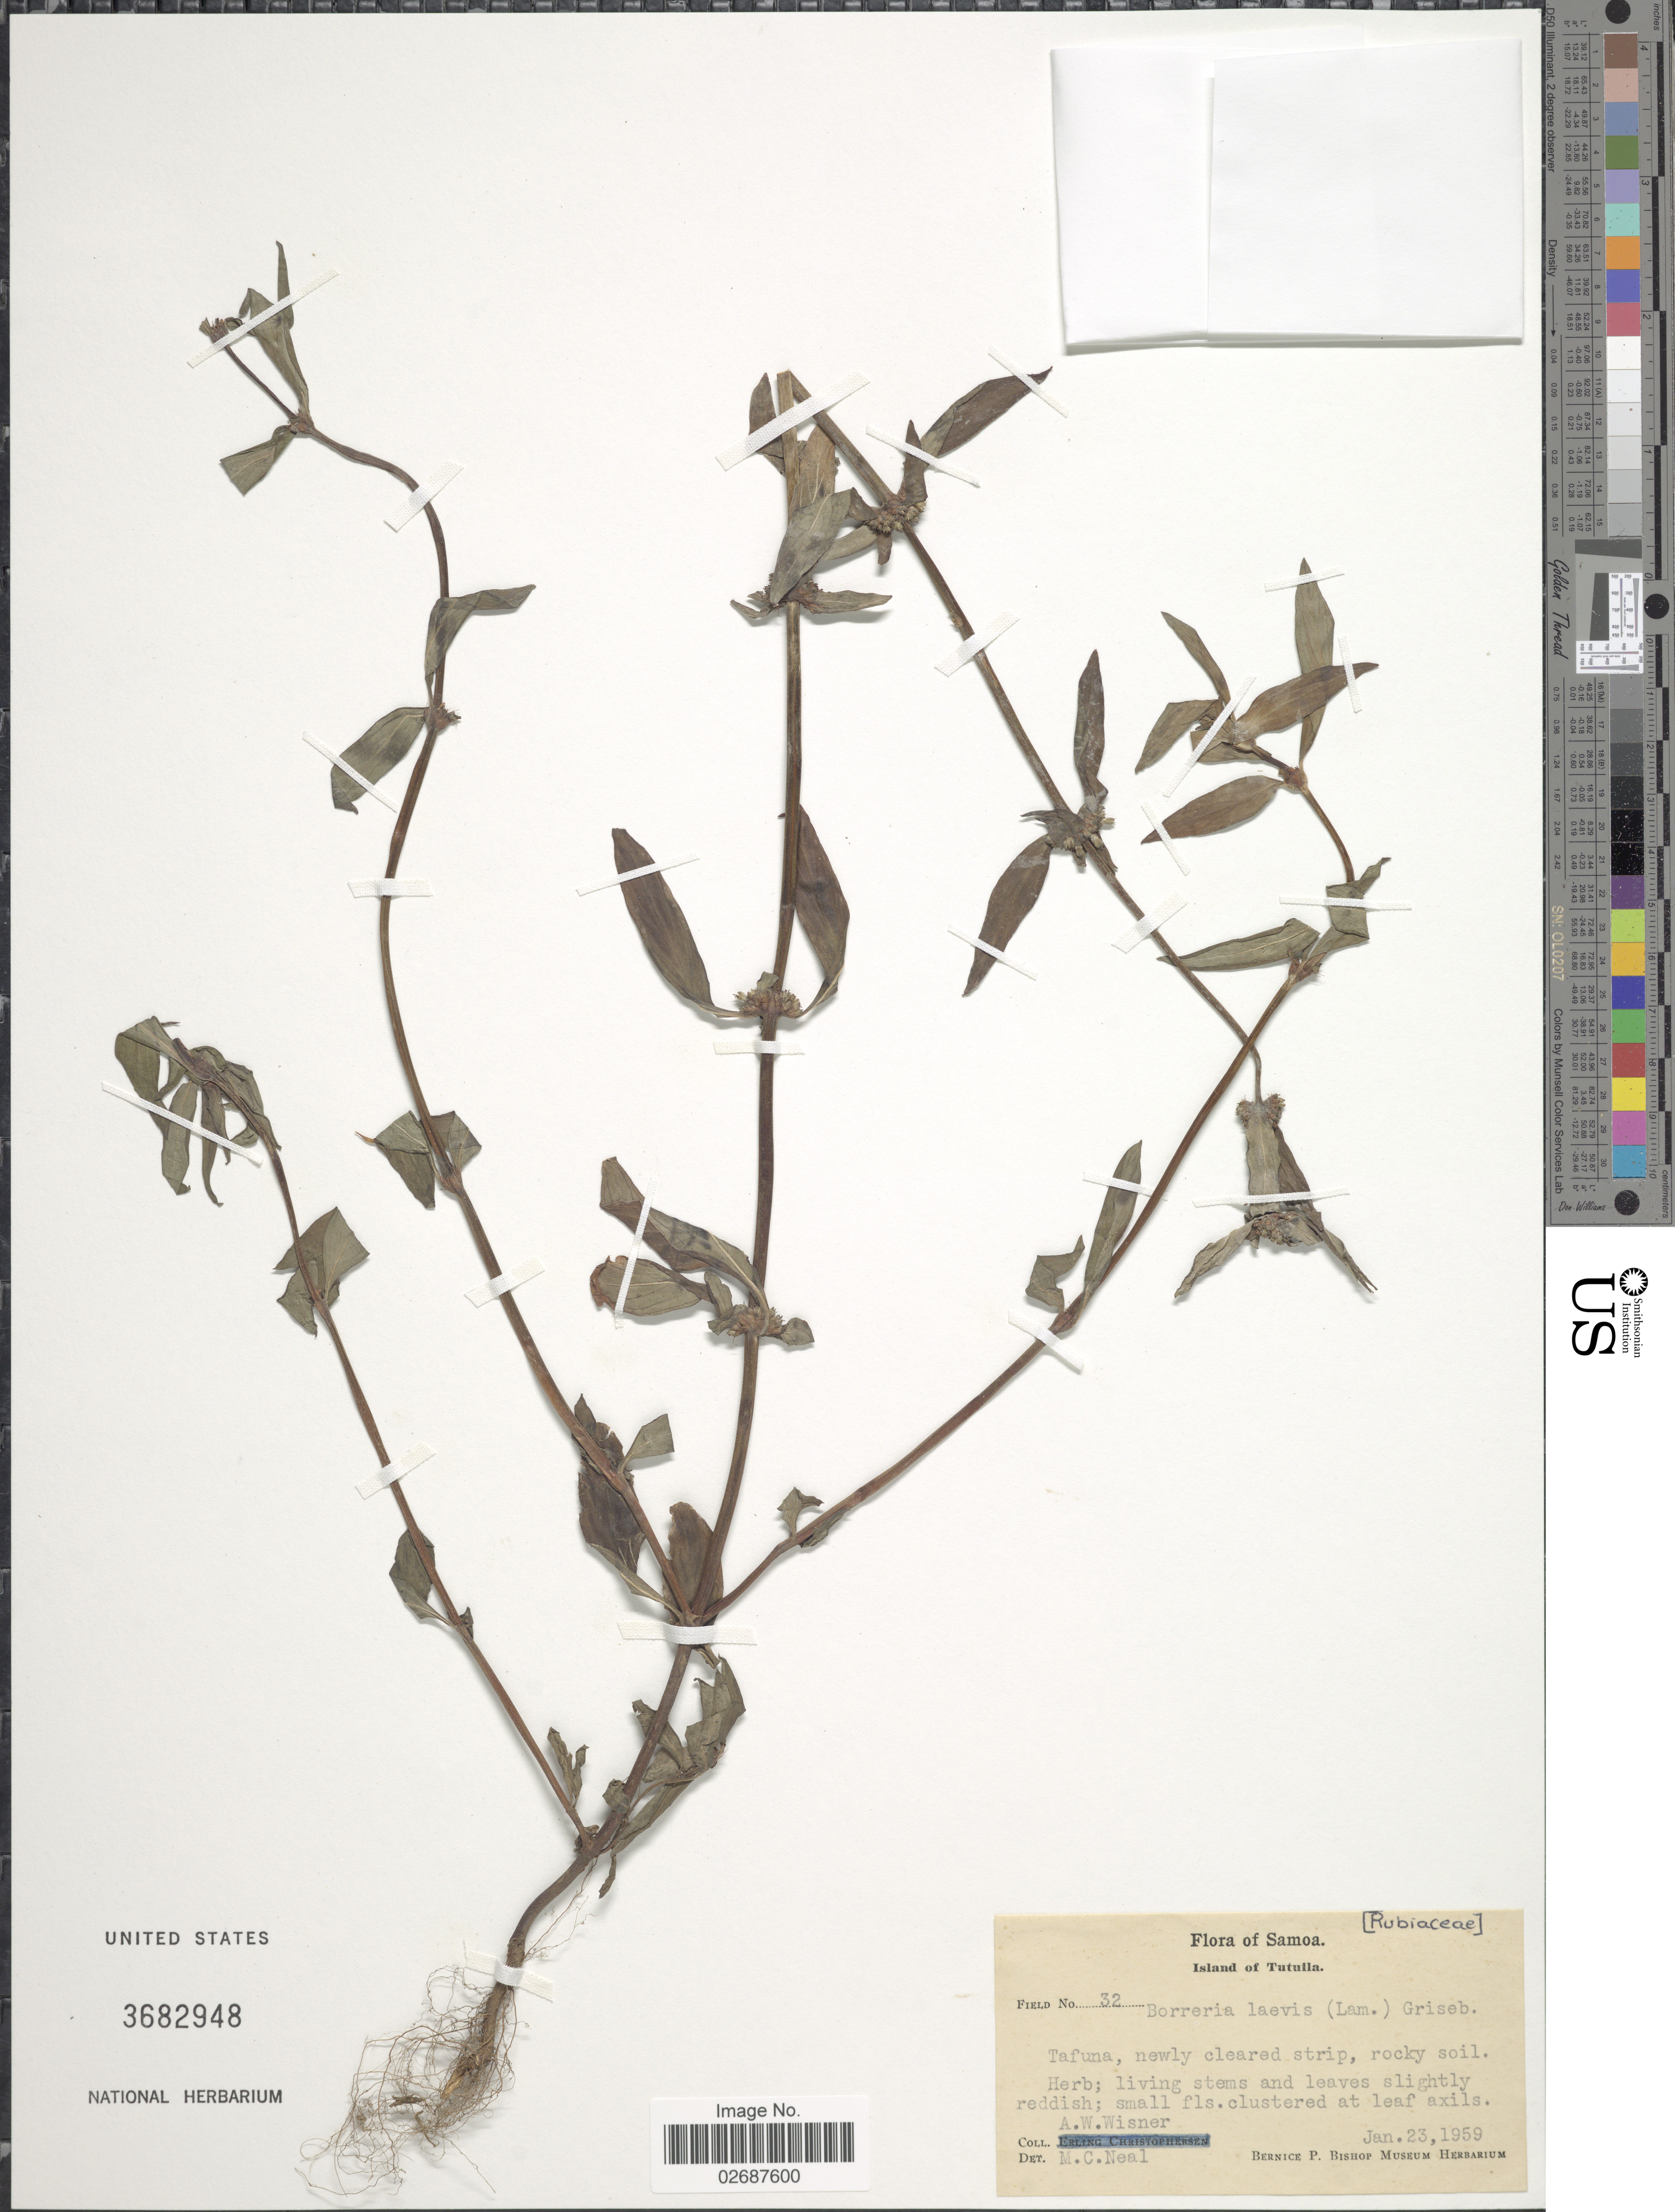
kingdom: Plantae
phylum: Tracheophyta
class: Magnoliopsida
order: Gentianales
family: Rubiaceae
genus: Borreria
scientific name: Borreria laevis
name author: (Lam.) Griseb.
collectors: A. Wisner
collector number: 32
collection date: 1959-01-23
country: American Samoa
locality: Tafuna, newly cleared strip.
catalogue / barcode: US 3682948